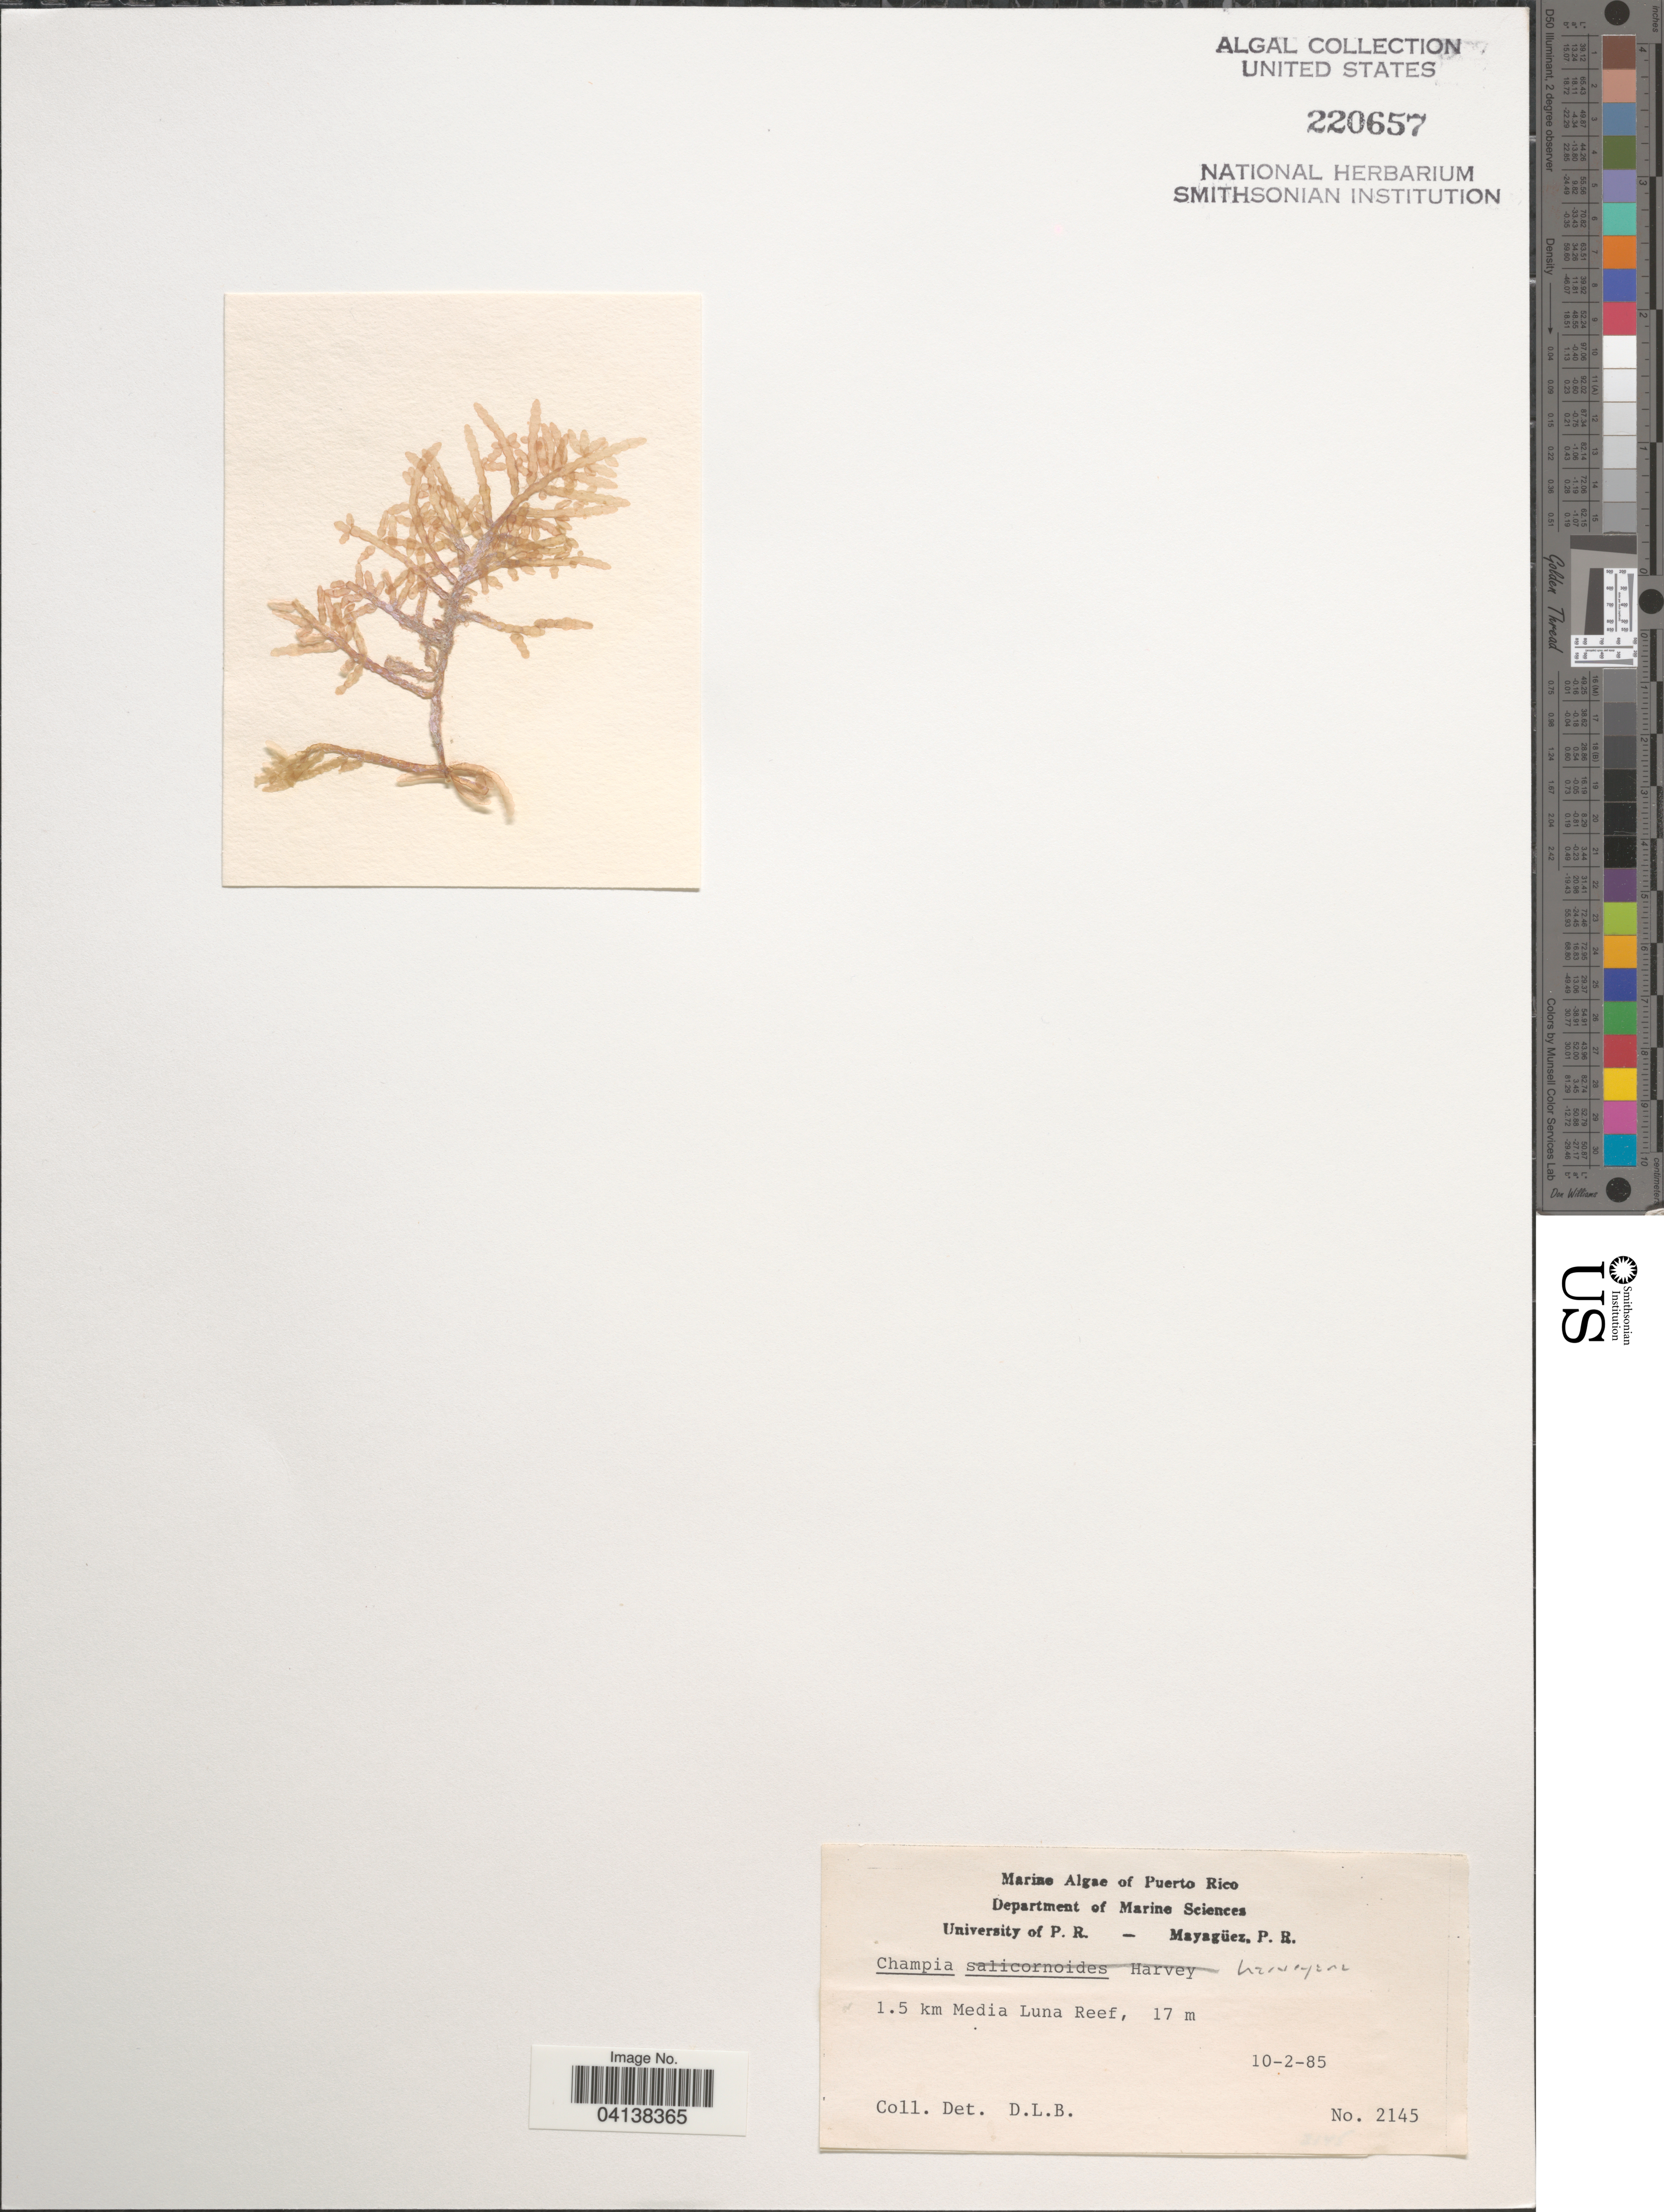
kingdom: Plantae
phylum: Rhodophyta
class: Florideophyceae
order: Rhodymeniales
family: Champiaceae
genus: Champia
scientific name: Champia harveyana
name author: D.L. Ballant. & C.Lozada-Troche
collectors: D. L. B.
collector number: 2145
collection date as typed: Transcribed d/m/y: 10/2/85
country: Puerto Rico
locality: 1.5 Km Media Luna Reef.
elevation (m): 17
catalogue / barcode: US 220657